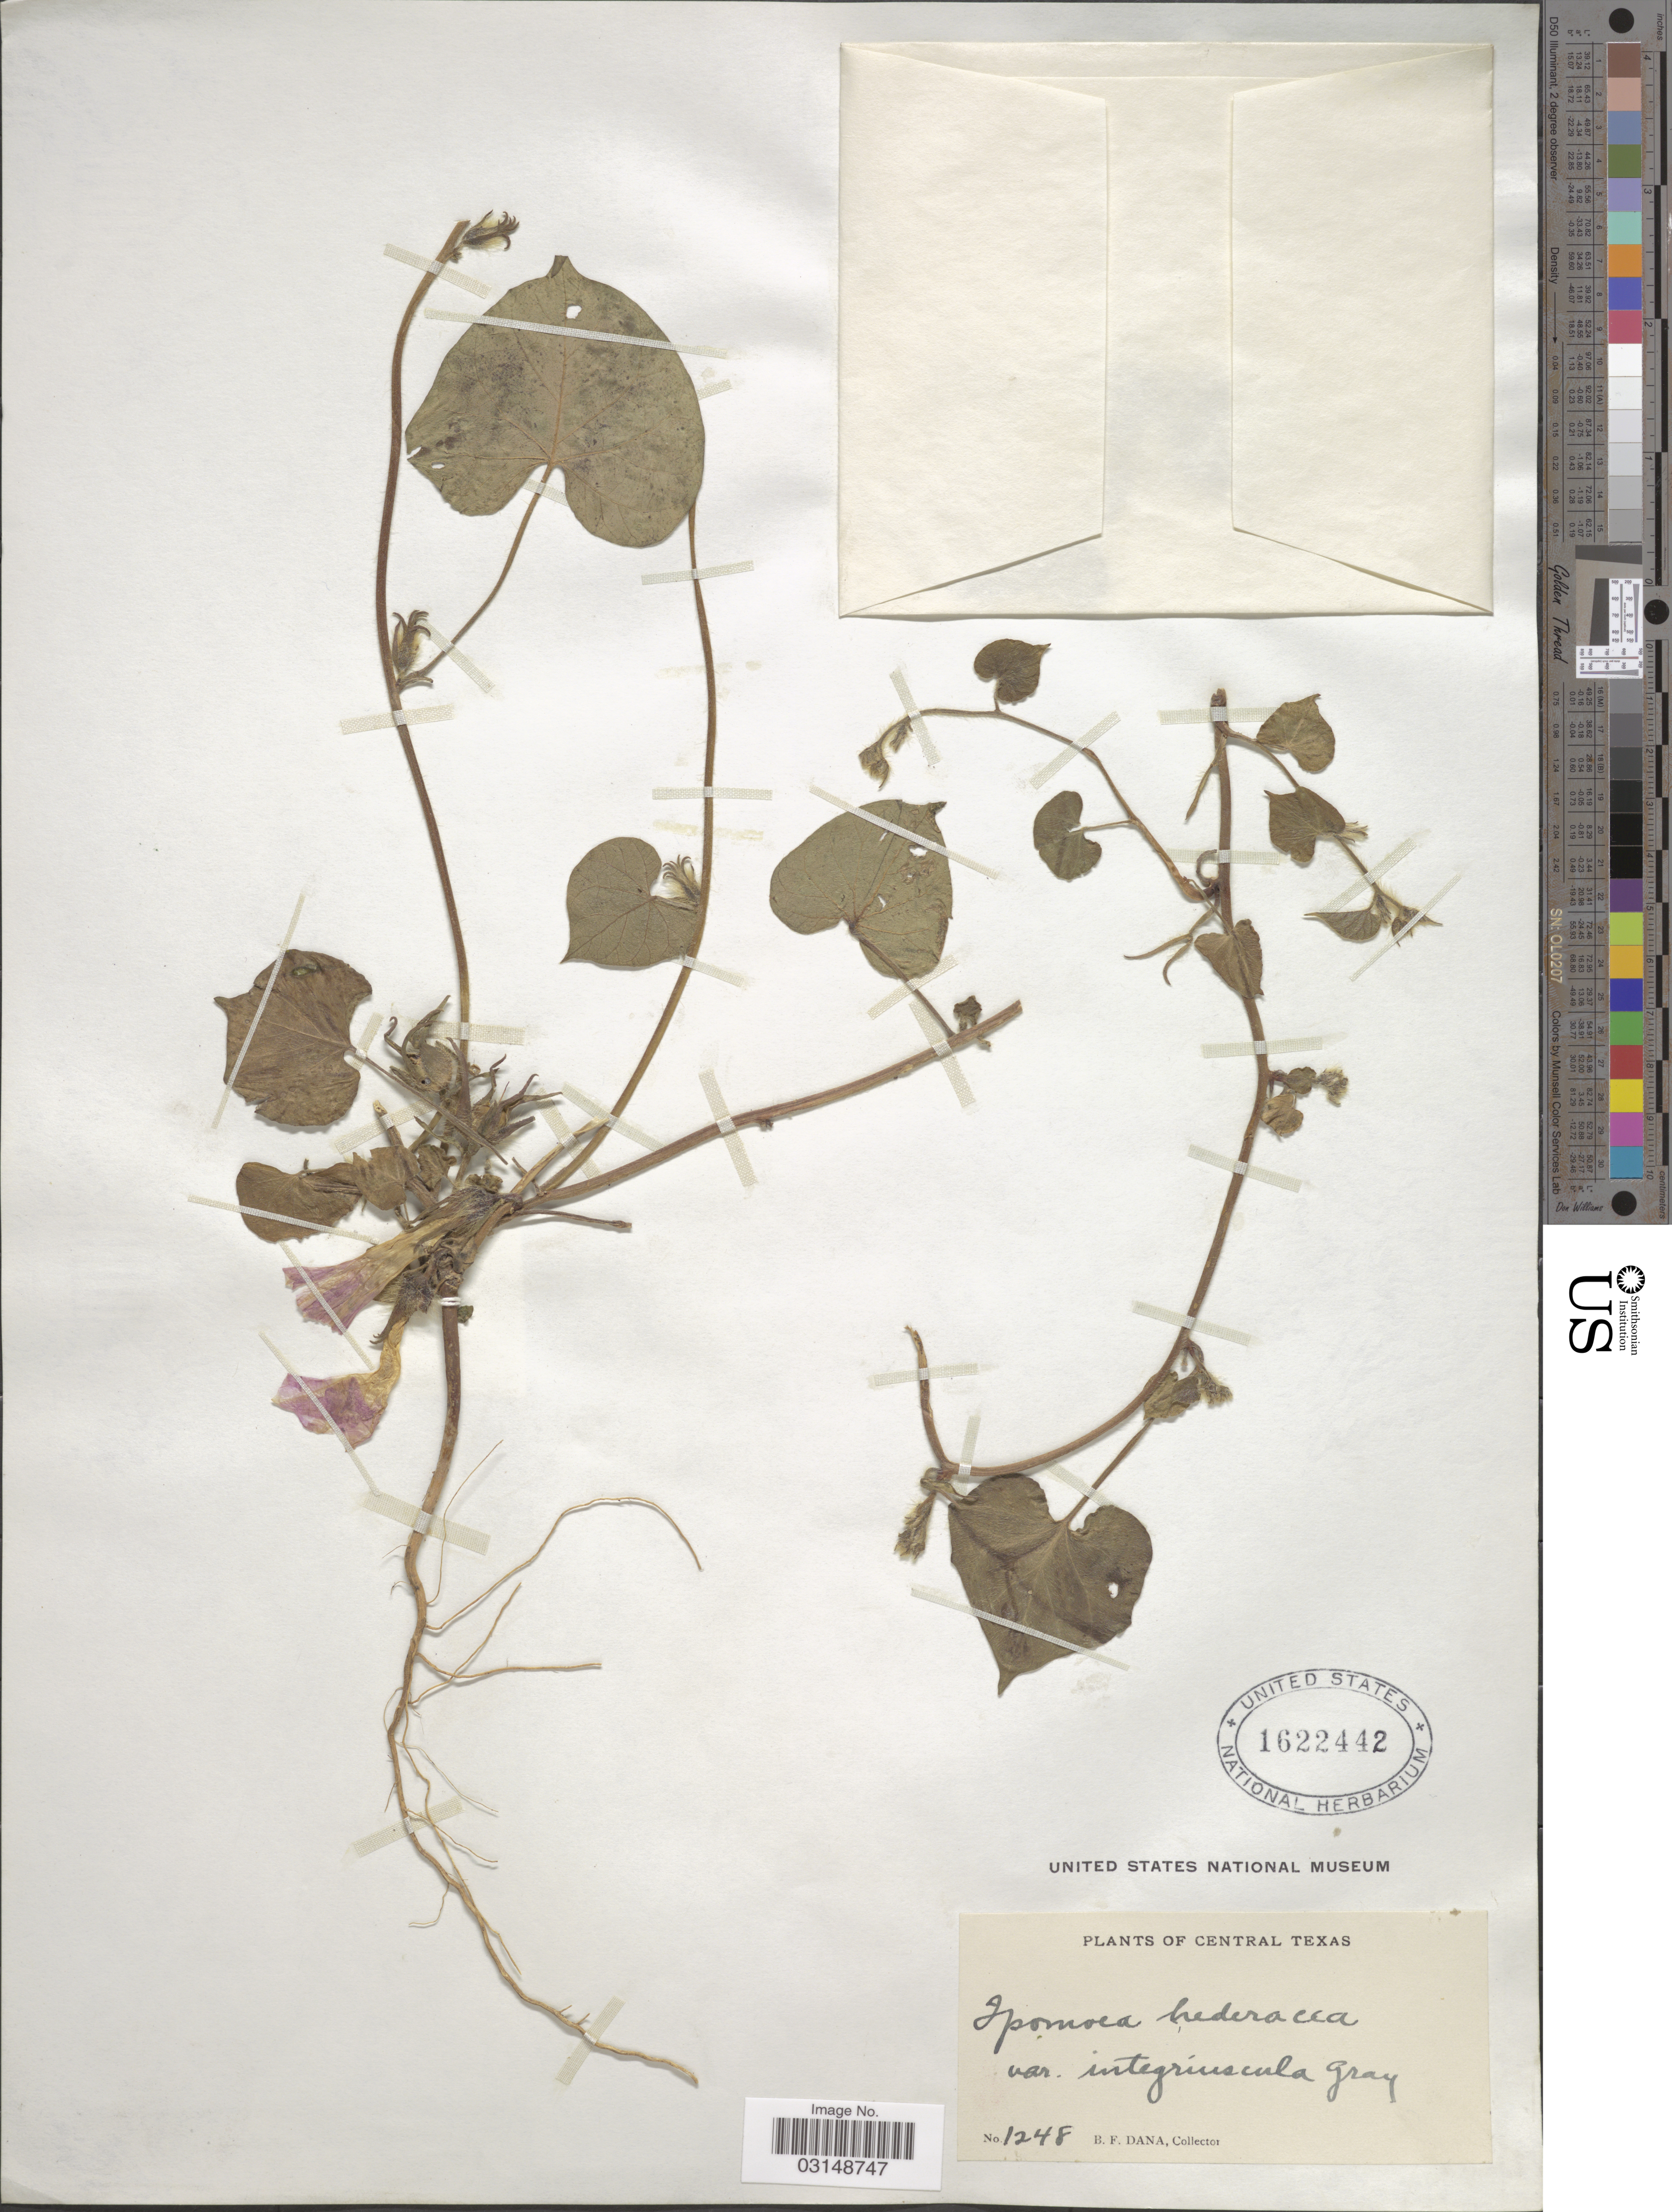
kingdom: Plantae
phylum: Tracheophyta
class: Magnoliopsida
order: Solanales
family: Convolvulaceae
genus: Ipomoea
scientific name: Ipomoea hederacea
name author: Jacq.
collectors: B. Dana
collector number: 1248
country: United States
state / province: Texas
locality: Central Texas.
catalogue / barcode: US 1622442